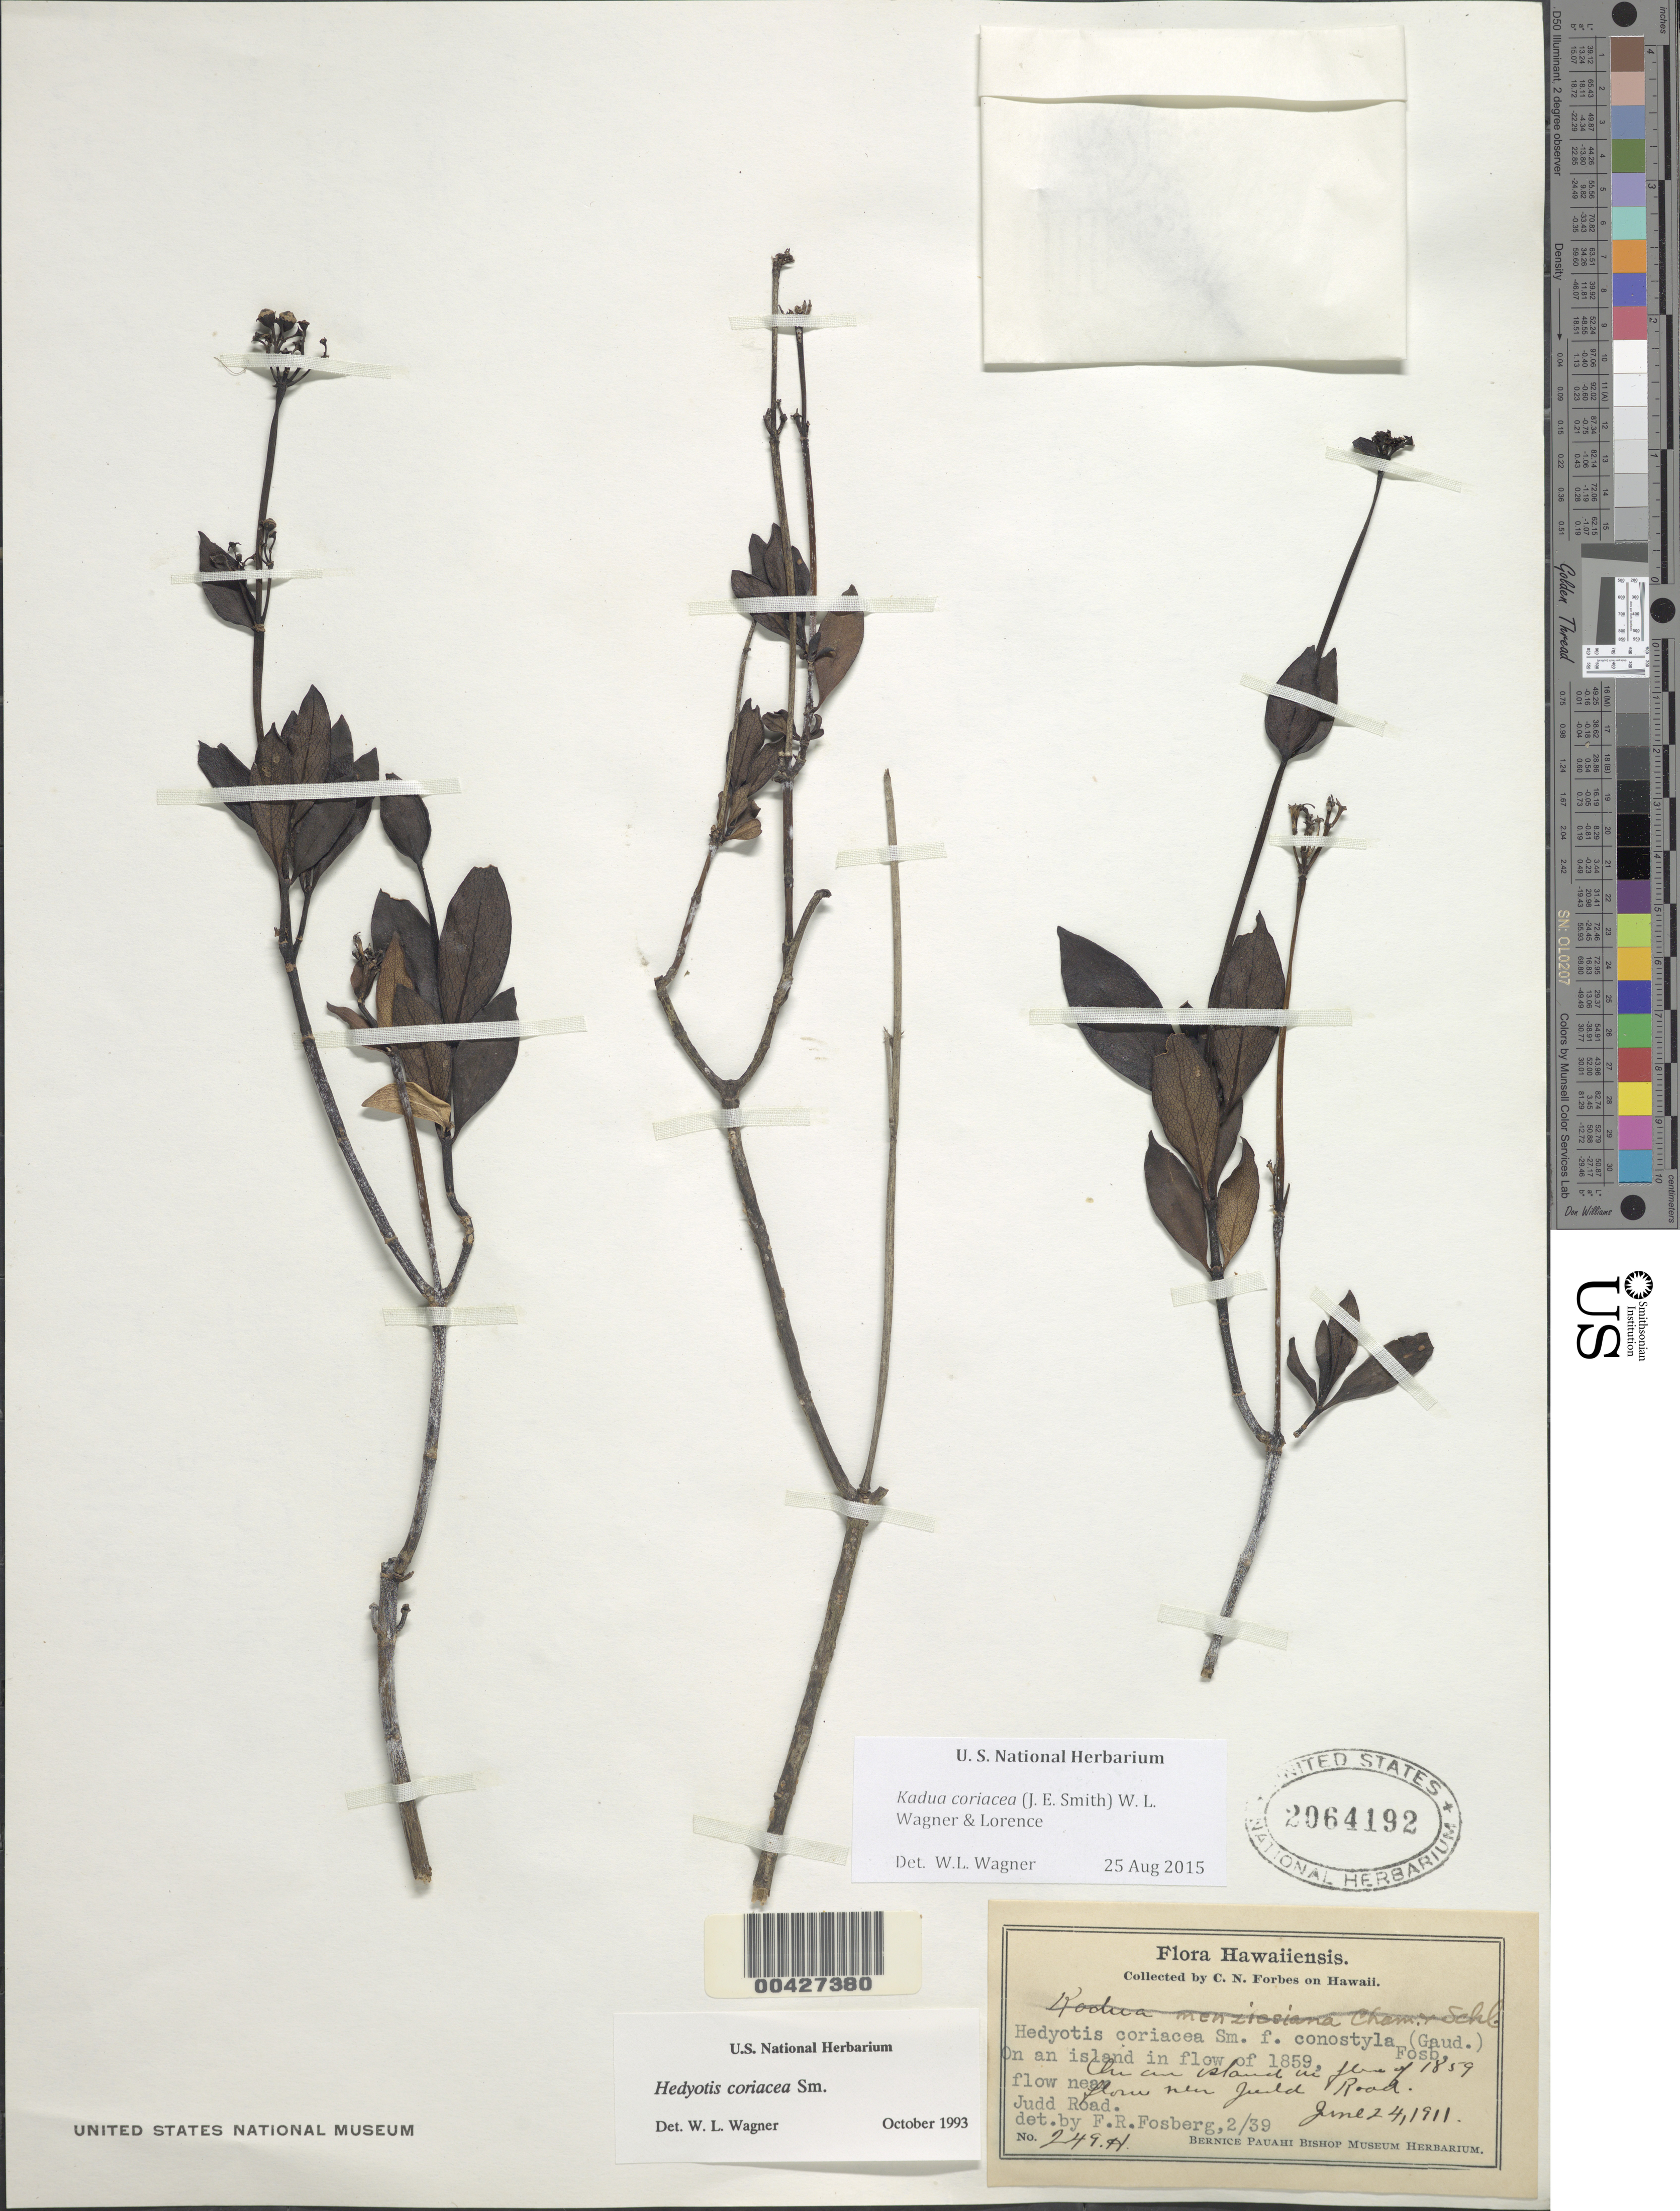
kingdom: Plantae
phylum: Tracheophyta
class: Magnoliopsida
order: Gentianales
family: Rubiaceae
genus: Kadua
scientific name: Kadua coriacea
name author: (Sm.) W.L. Wagner & Lorence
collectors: C. N. Forbes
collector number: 249.H.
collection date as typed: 24 Jun 1911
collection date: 1911-06-24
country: United States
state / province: Hawaii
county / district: Hawaii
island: Hawaii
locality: On an island in flow of 1859, flow near Judd Road.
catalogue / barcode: US 2064192